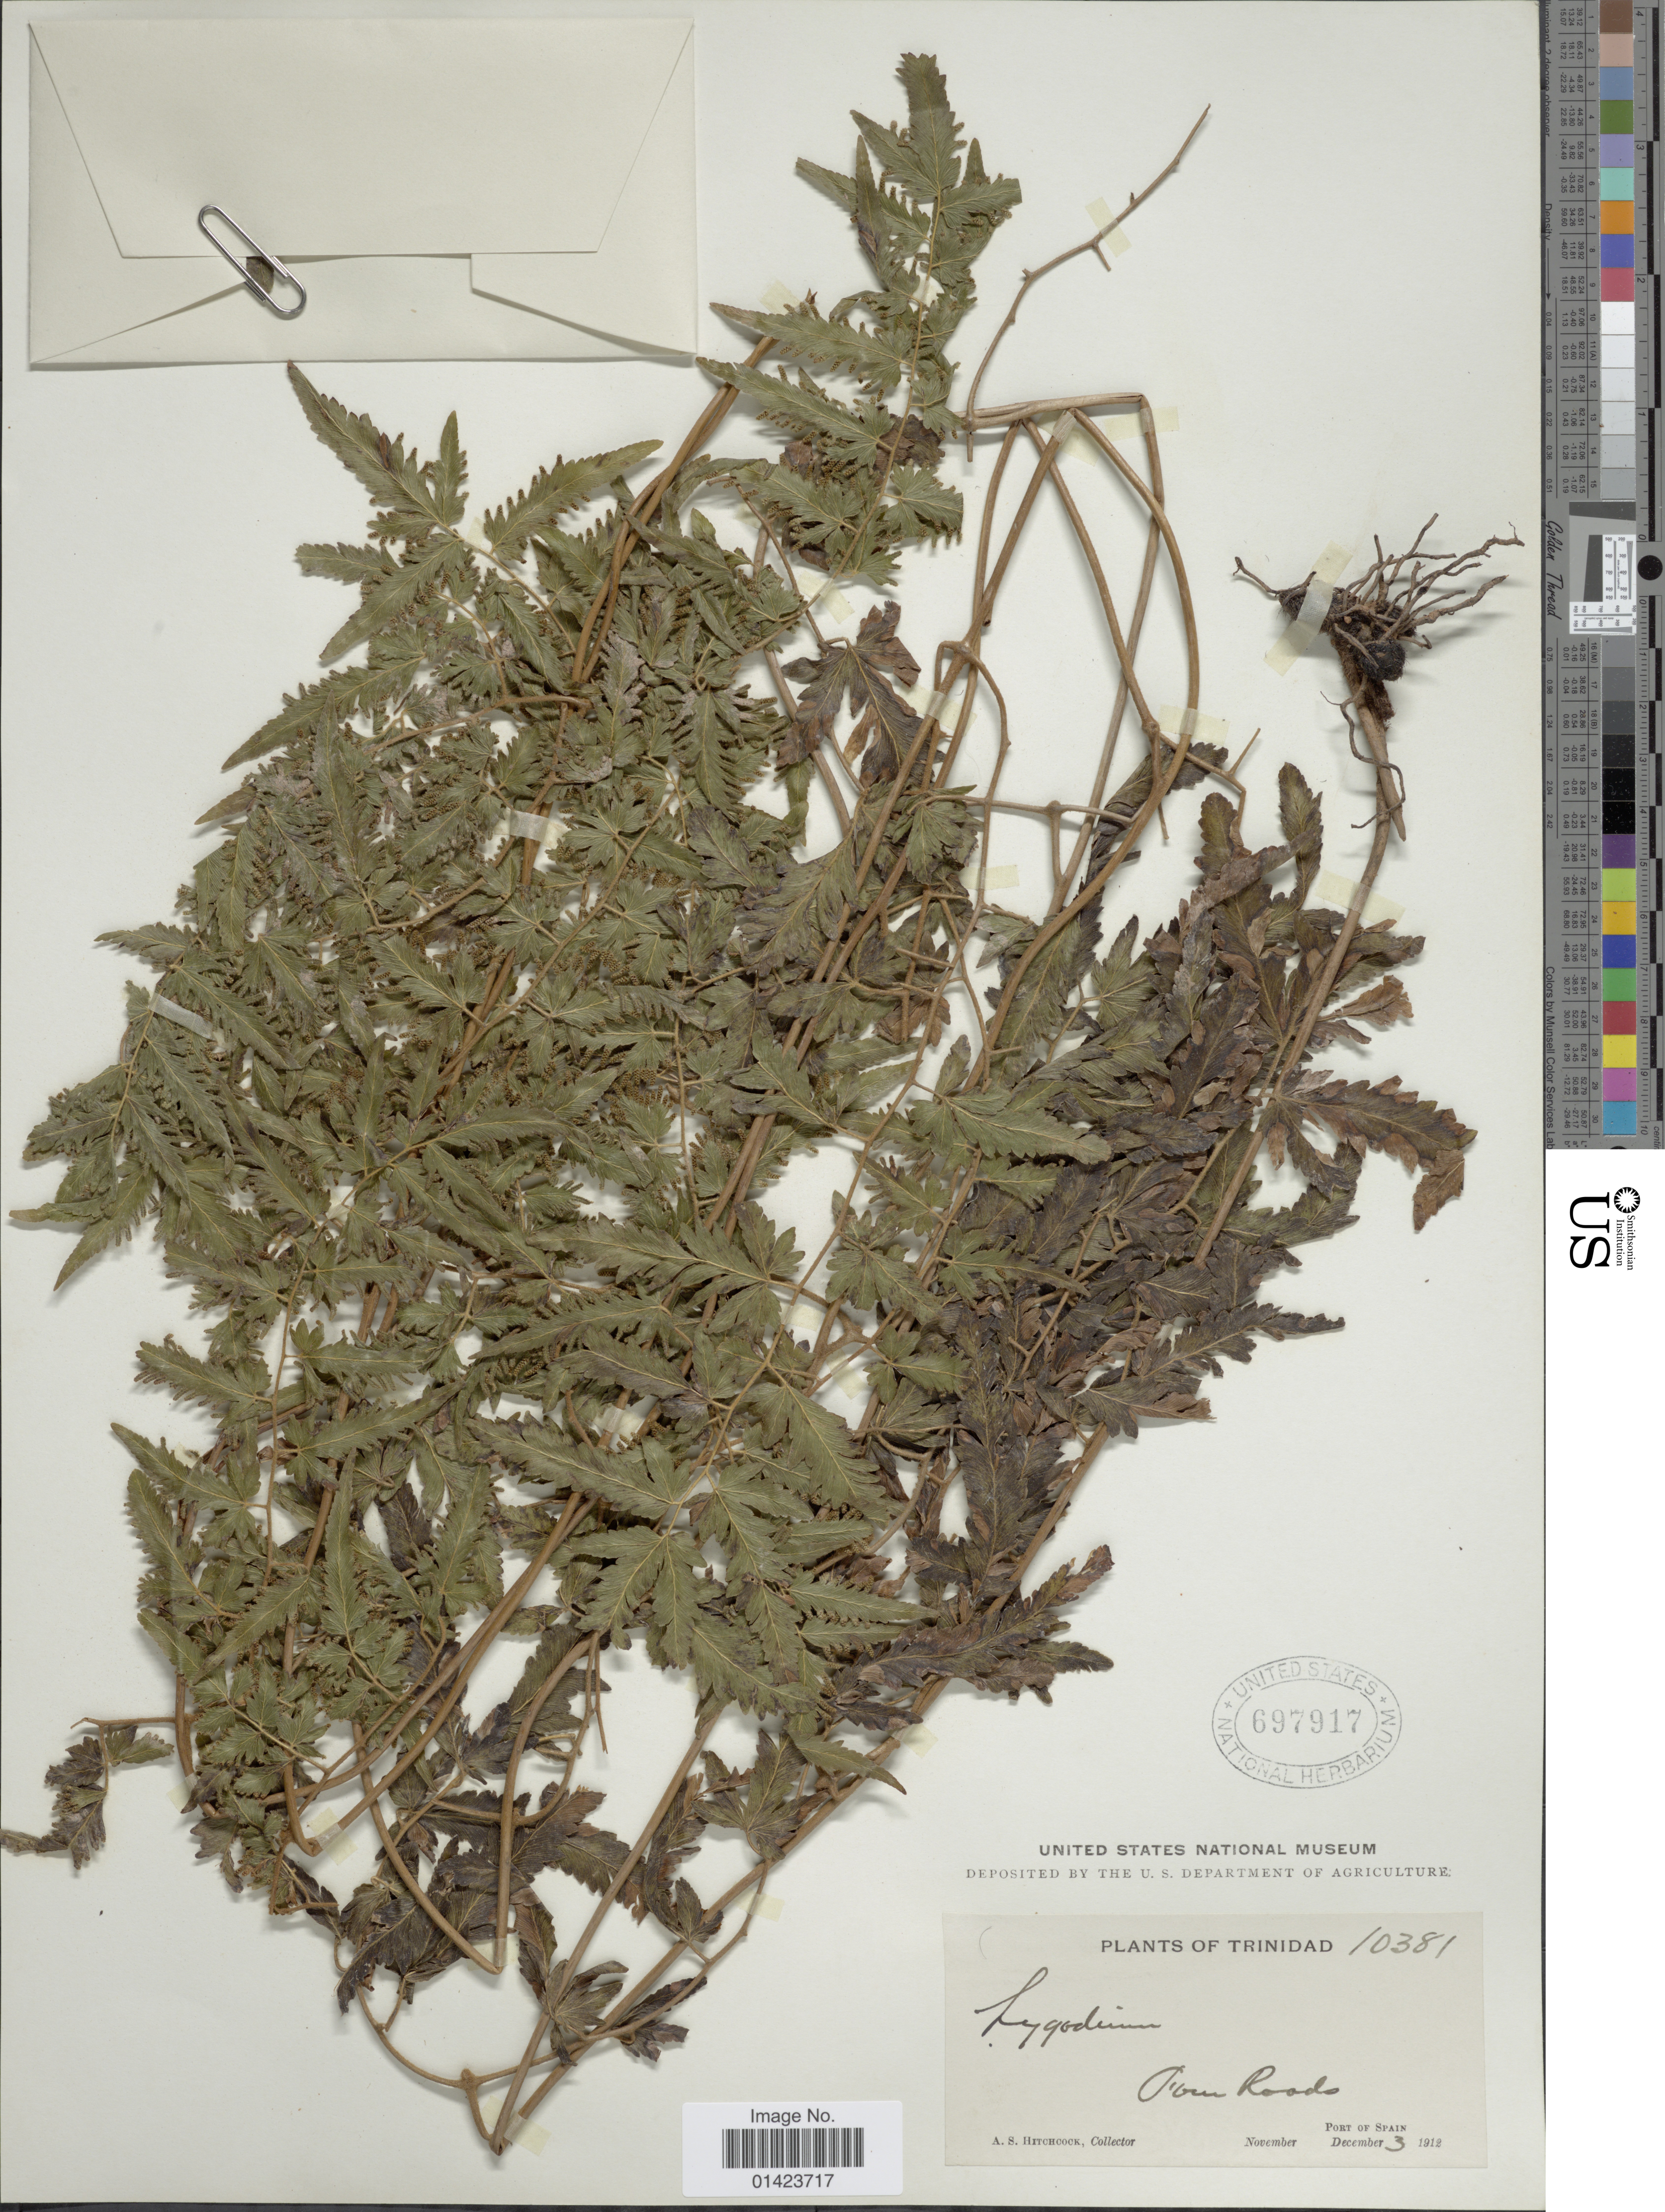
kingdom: Plantae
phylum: Tracheophyta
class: Polypodiopsida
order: Schizaeales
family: Lygodiaceae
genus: Lygodium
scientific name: Lygodium venustum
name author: Sw.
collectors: A. S. Hitchcock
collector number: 10381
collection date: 1912-12-03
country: Trinidad and Tobago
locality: Four Roads, Port of Spain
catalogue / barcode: US 697917